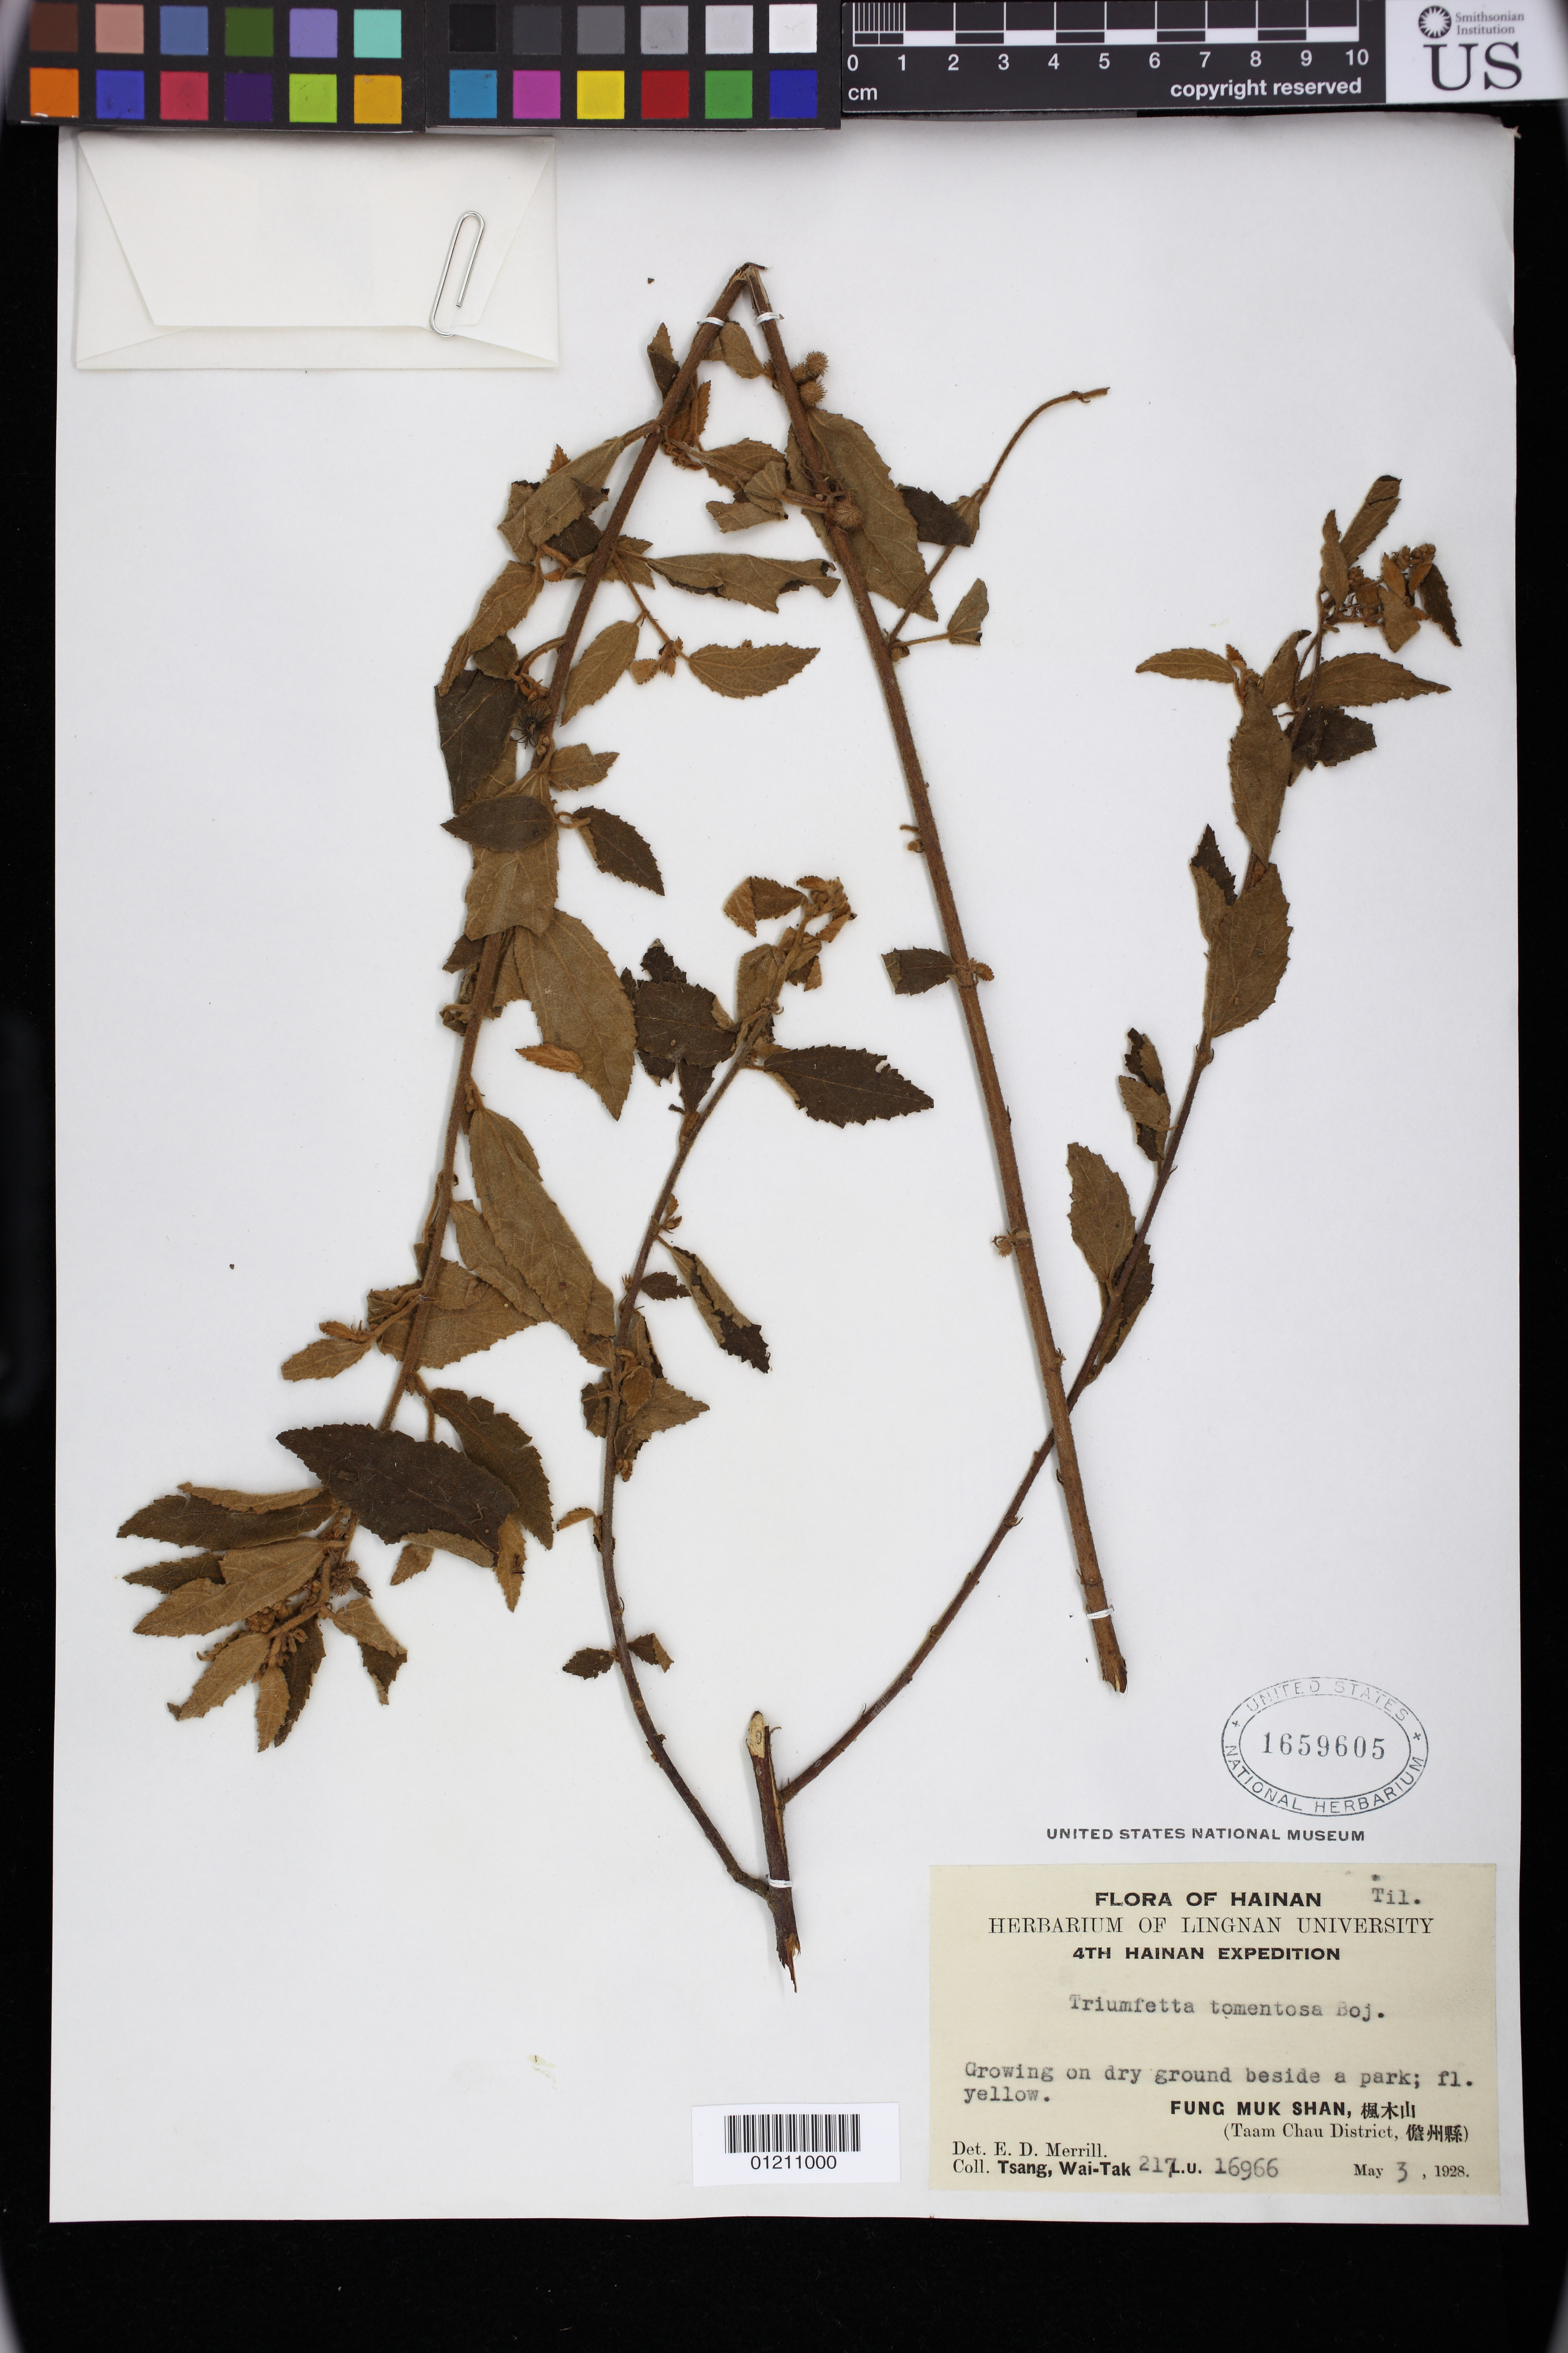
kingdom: Plantae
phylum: Tracheophyta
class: Magnoliopsida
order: Malvales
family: Malvaceae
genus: Triumfetta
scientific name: Triumfetta tomentosa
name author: Bojer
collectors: W. T. Tsang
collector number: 217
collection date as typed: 05 Mar 1928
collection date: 1928-03-05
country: China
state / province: Hainan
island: Hainan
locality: Fung Muk Shan, Taam Chau District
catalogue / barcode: US 1659605